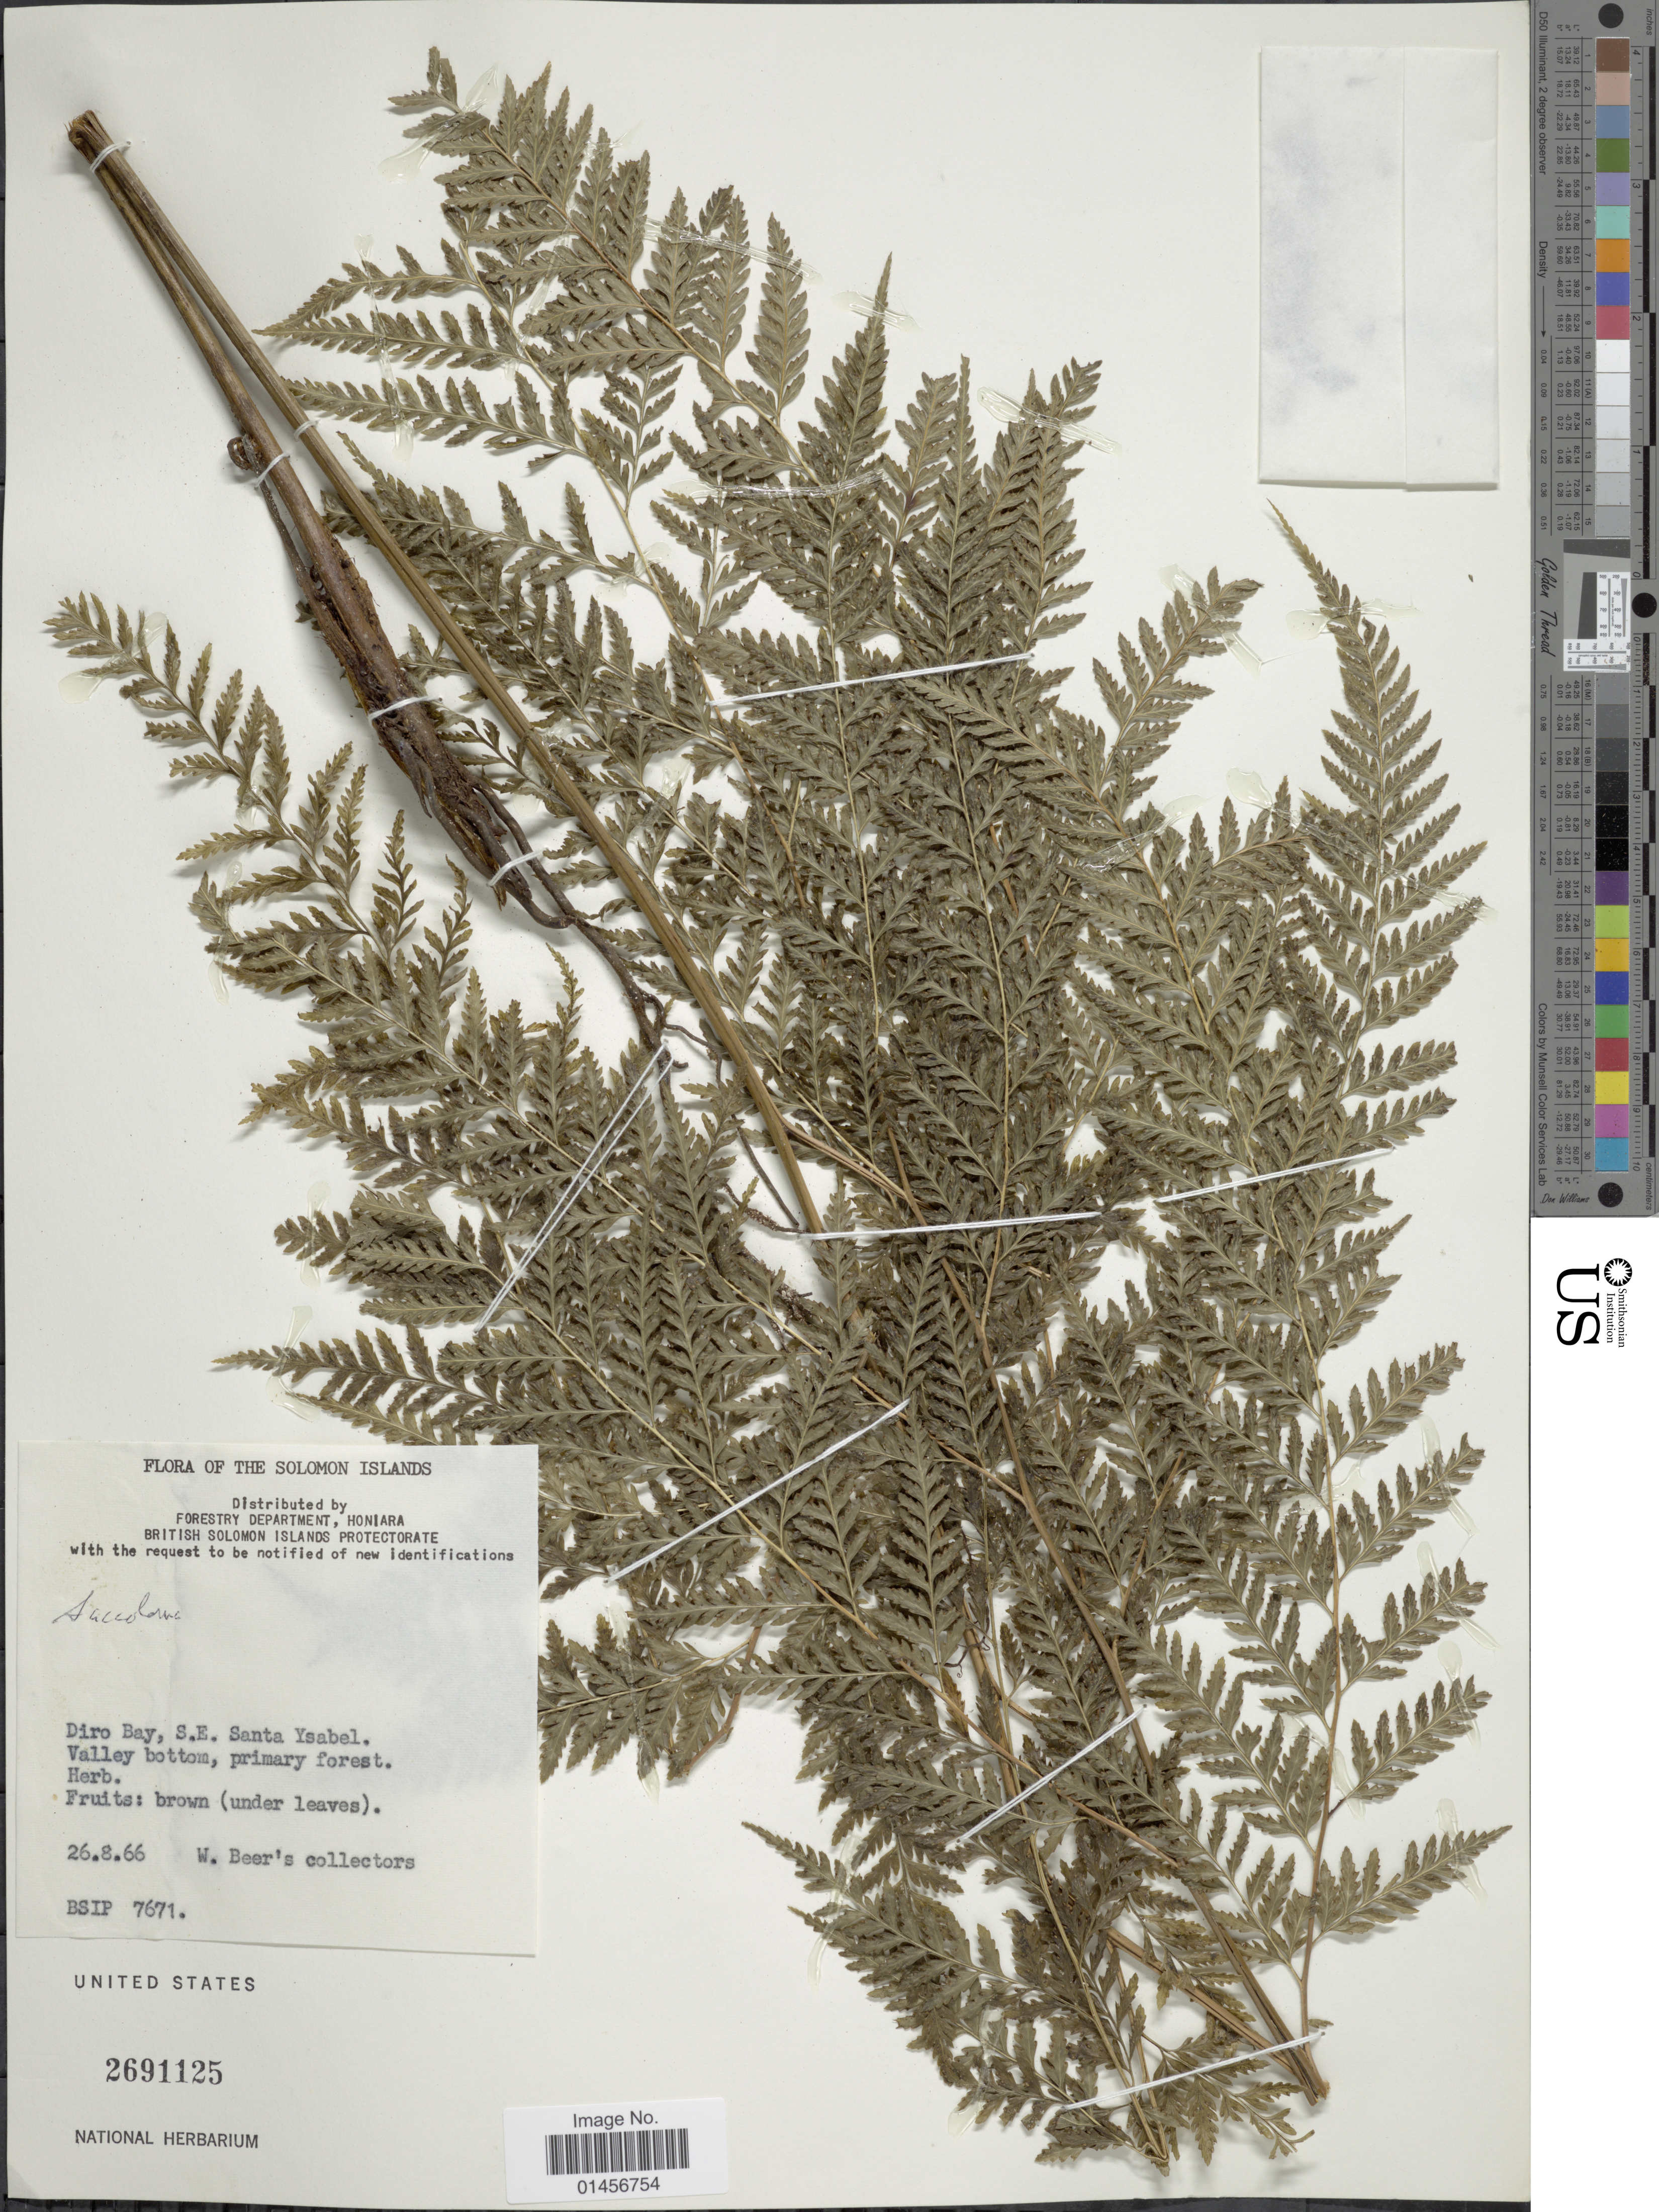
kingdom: Plantae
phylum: Tracheophyta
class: Polypodiopsida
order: Polypodiales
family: Saccolomataceae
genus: Saccoloma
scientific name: Saccoloma tenue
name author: (Brack.) Mett.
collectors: Beer's collectors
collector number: BSIP 7671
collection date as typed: Transcribed d/m/y: 26/8/66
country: Solomon Islands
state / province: Solomon Islands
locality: Forestry Department , Honiara, Diro Bay, S. E. Santa Ysabel. Valley bottom, primary forest.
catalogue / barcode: US 2691125